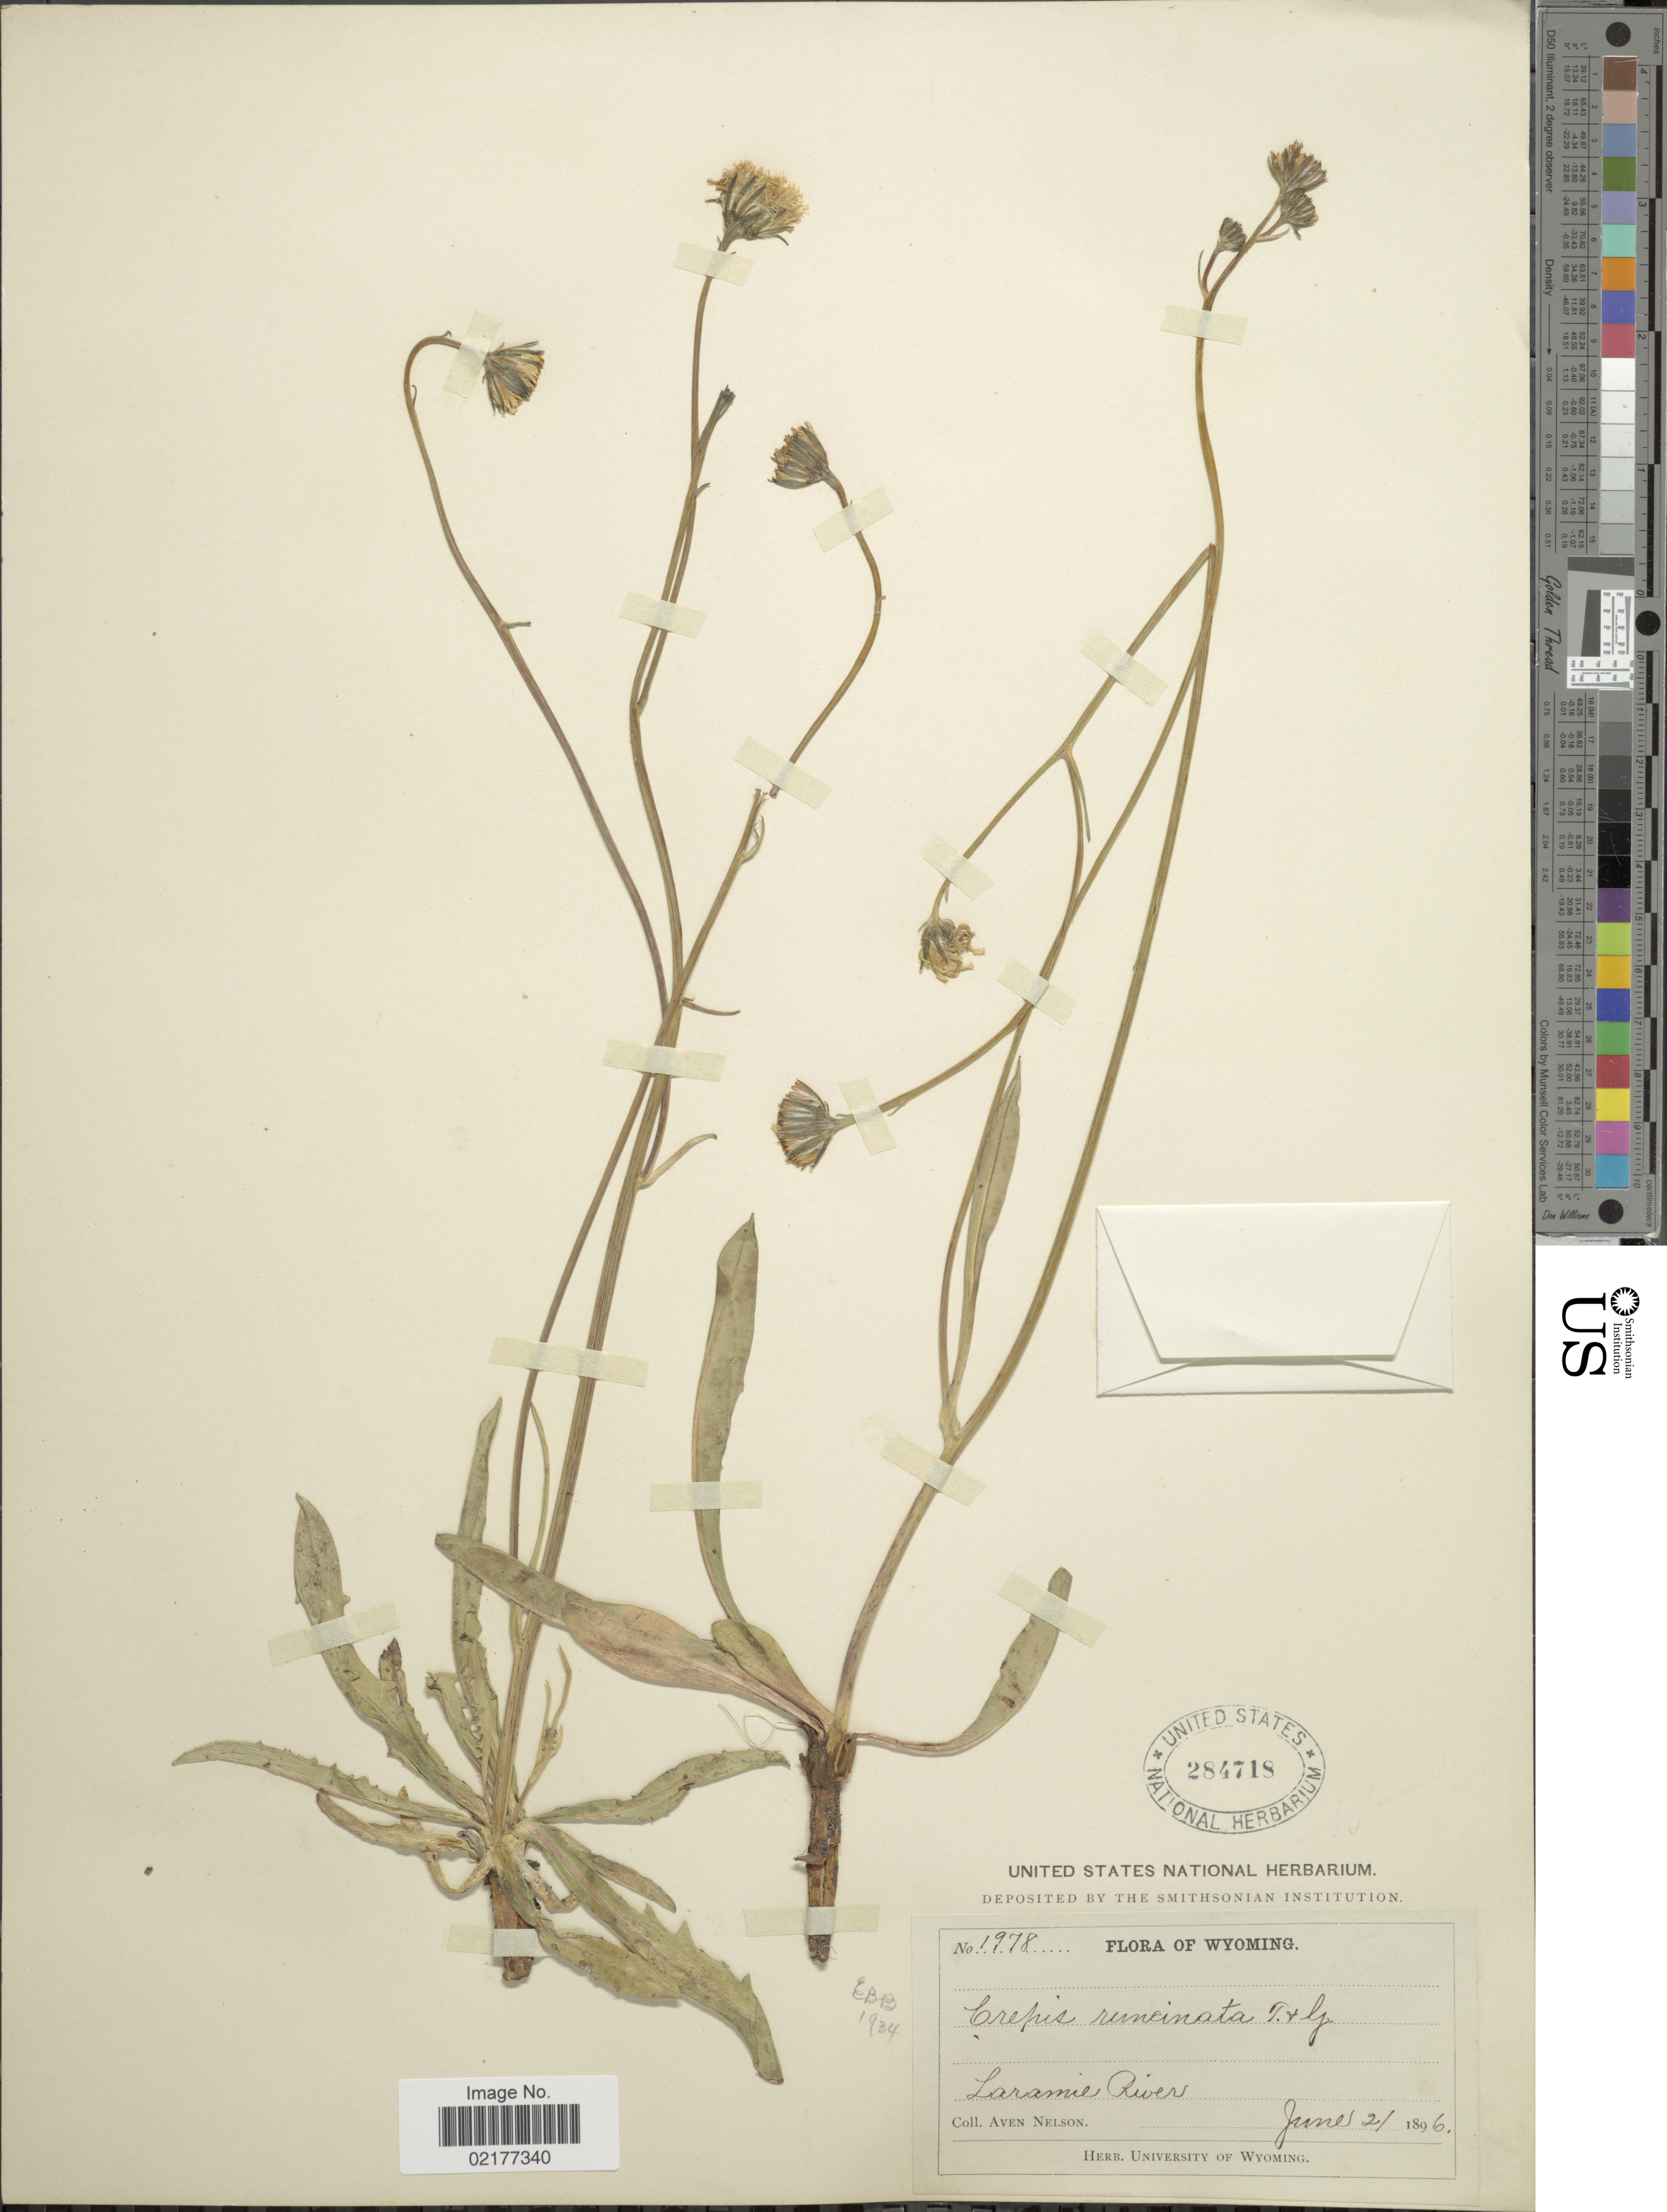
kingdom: Plantae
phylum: Tracheophyta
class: Magnoliopsida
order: Asterales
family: Asteraceae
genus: Crepis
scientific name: Crepis runcinata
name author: Torr. & A. Gray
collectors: A. Nelson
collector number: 1978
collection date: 1896-06-21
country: United States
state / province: Wyoming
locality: Laramie River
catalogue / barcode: US 284718